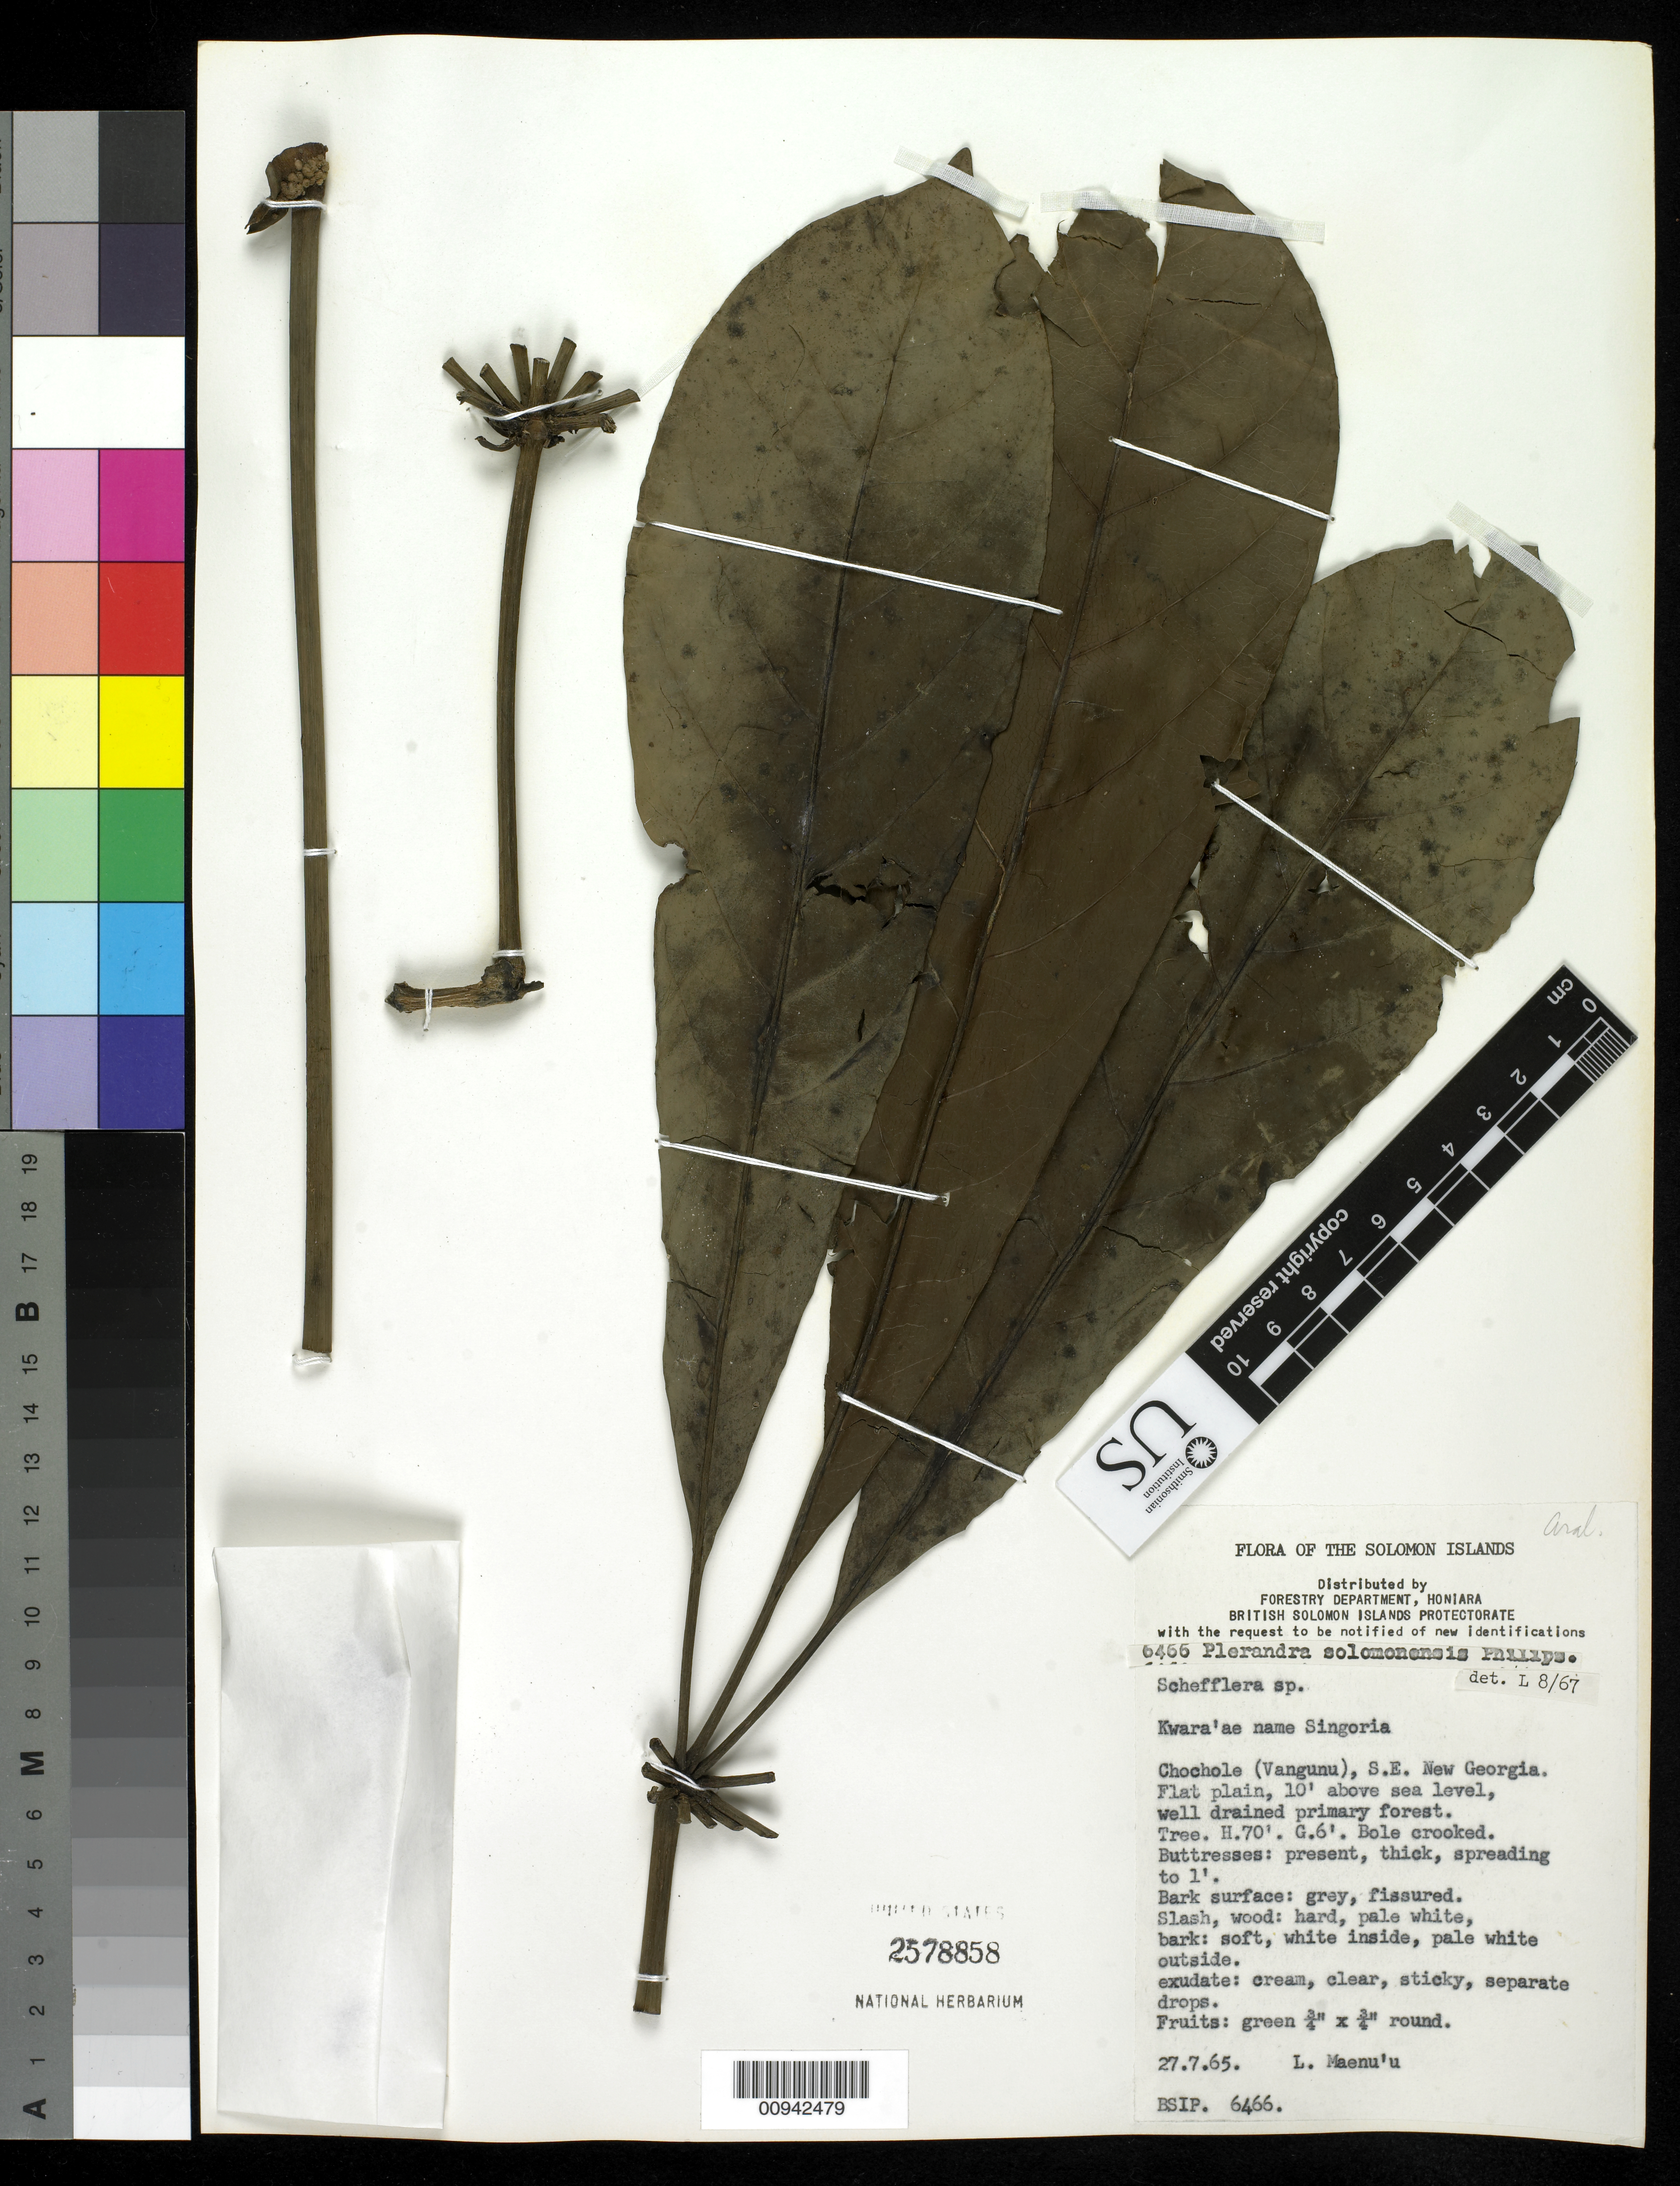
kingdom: Plantae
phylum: Tracheophyta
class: Magnoliopsida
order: Apiales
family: Araliaceae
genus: Plerandra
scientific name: Plerandra solomonensis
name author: Philipson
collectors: L. Maenu'u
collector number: BSIP 6466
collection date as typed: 27 Jul 1965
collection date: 1965-07-27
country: Solomon Islands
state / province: Western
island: Vangunu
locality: Chochole, SE New Georgia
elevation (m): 3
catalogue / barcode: US 2578858